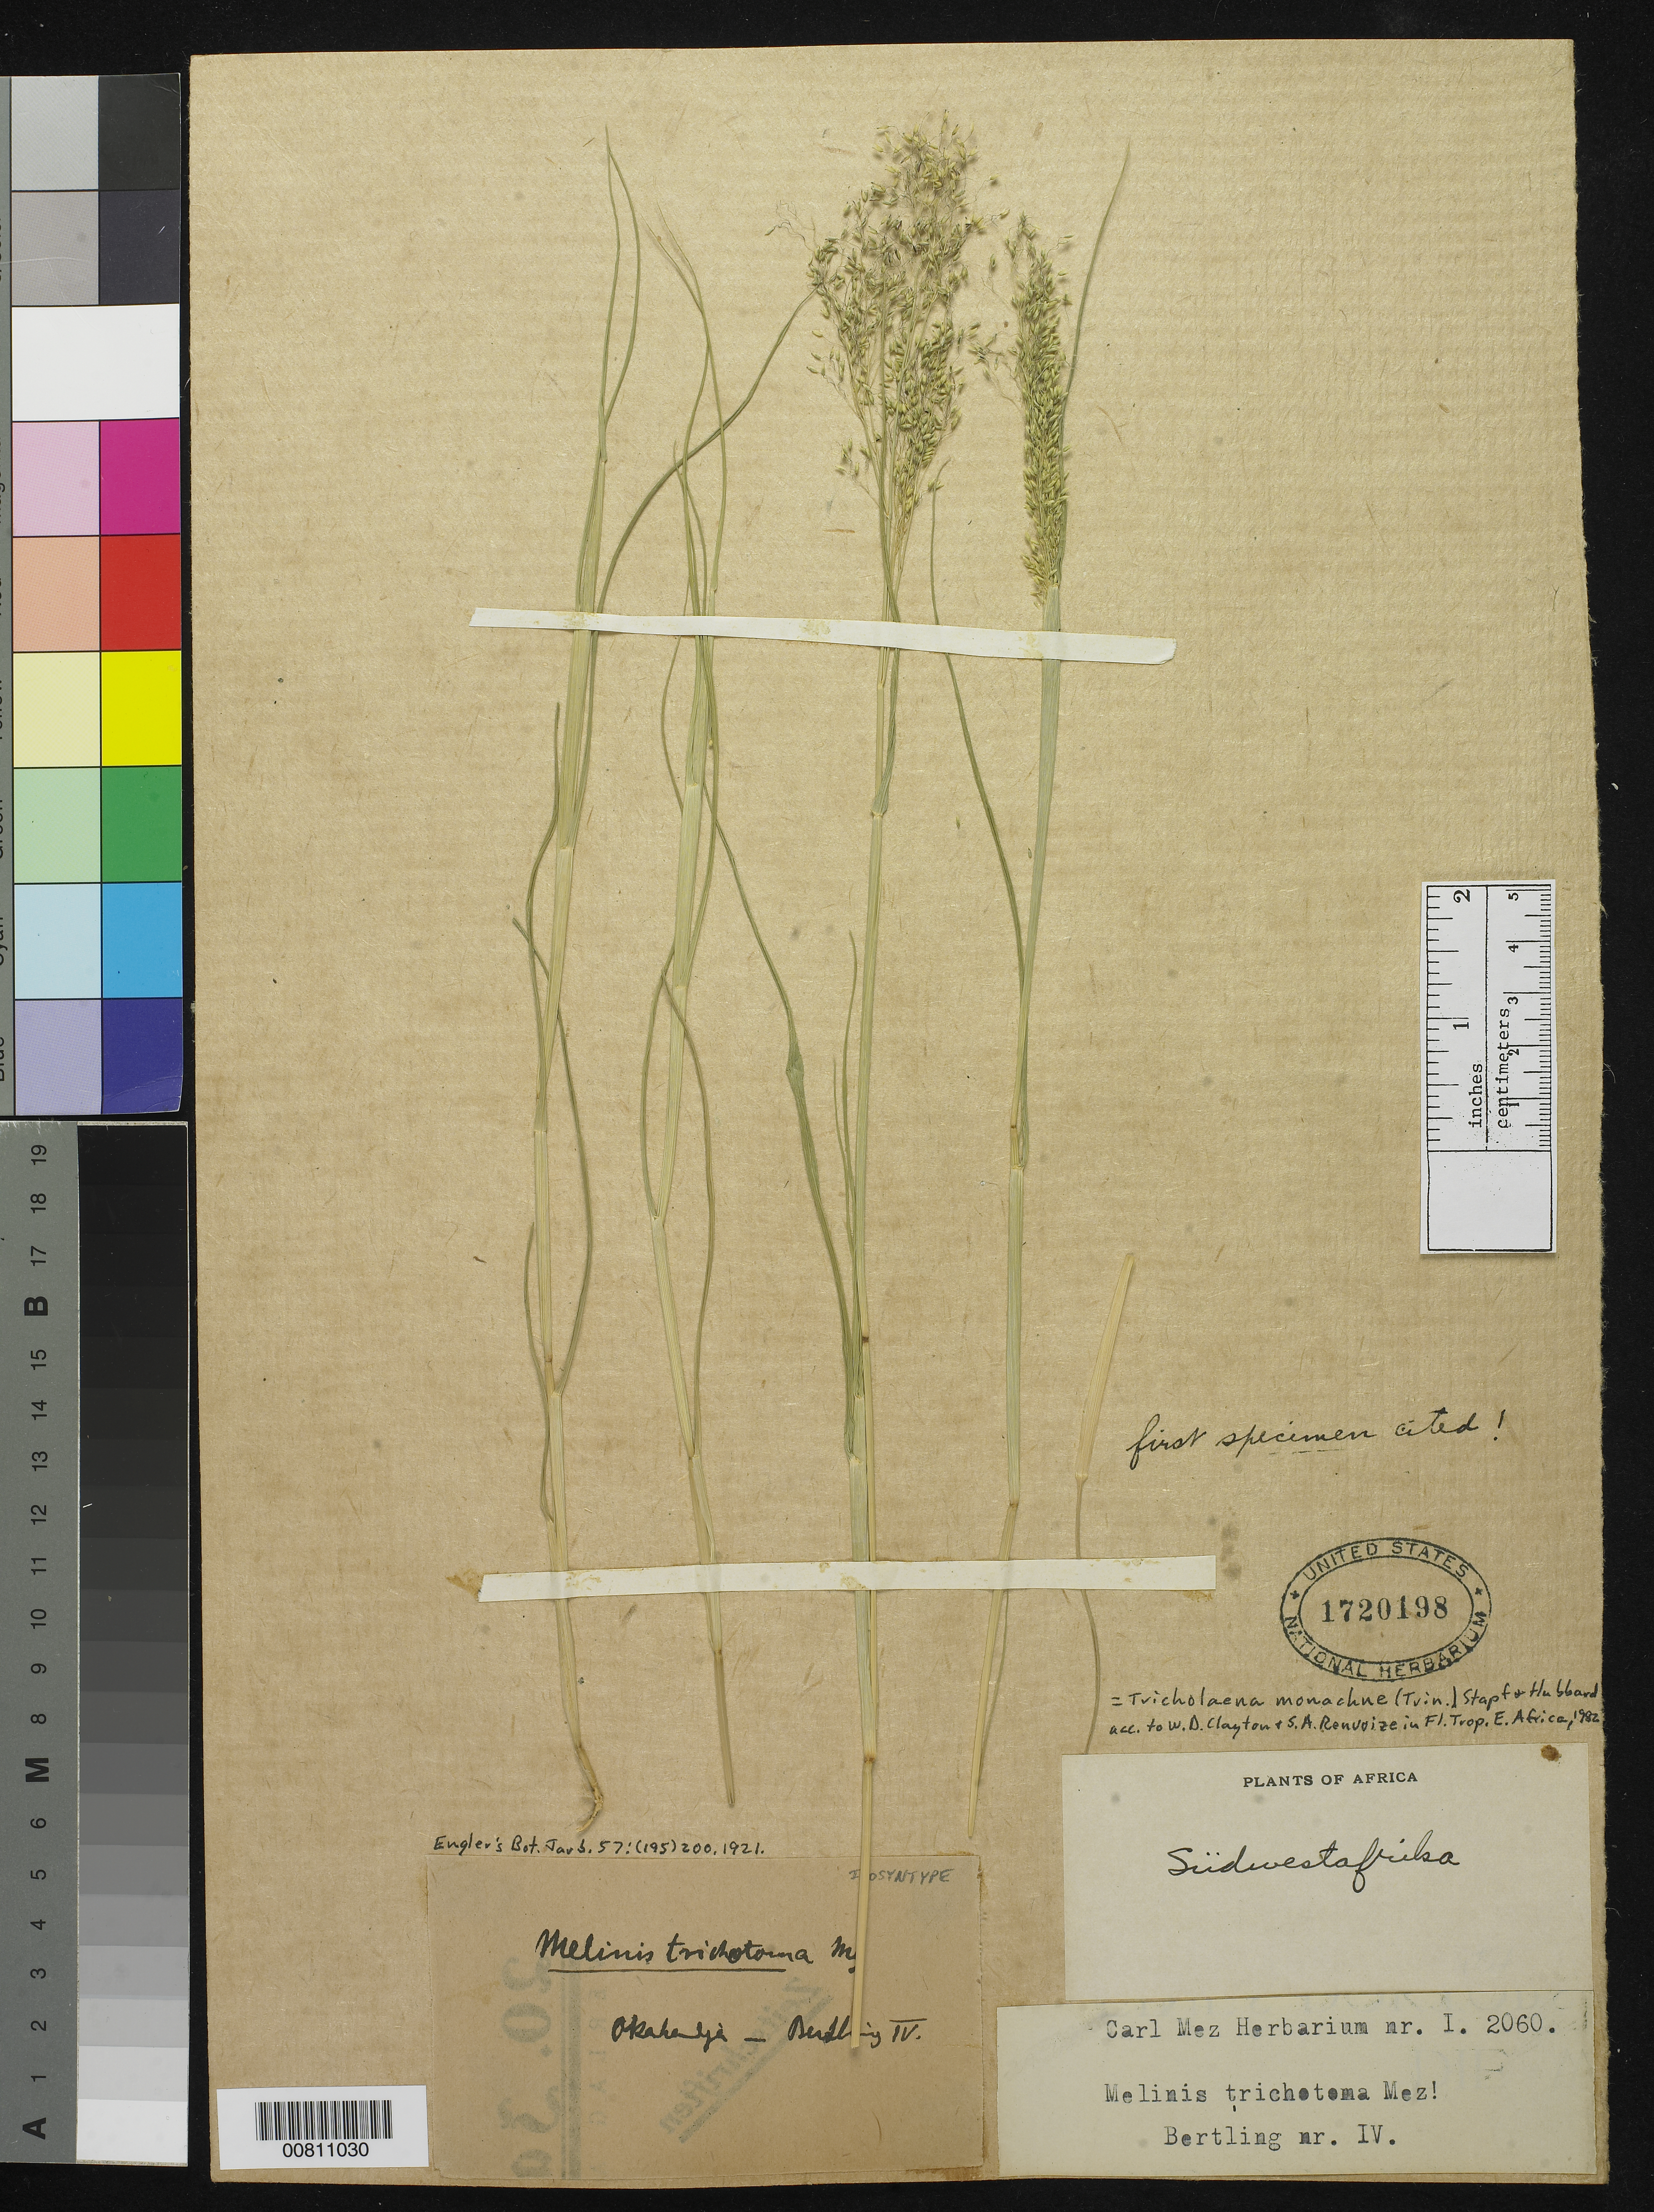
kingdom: Plantae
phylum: Tracheophyta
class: Liliopsida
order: Poales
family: Poaceae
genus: Melinis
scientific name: Melinis trichotoma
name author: Mez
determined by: Smith, Stephen F., (US), NMNH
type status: Isosyntype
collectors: F. Bertling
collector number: IV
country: Namibia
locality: Südwestafrika, Okahalja.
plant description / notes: Carl Mez Herbarium nr. I. 2060.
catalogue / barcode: US 1720198